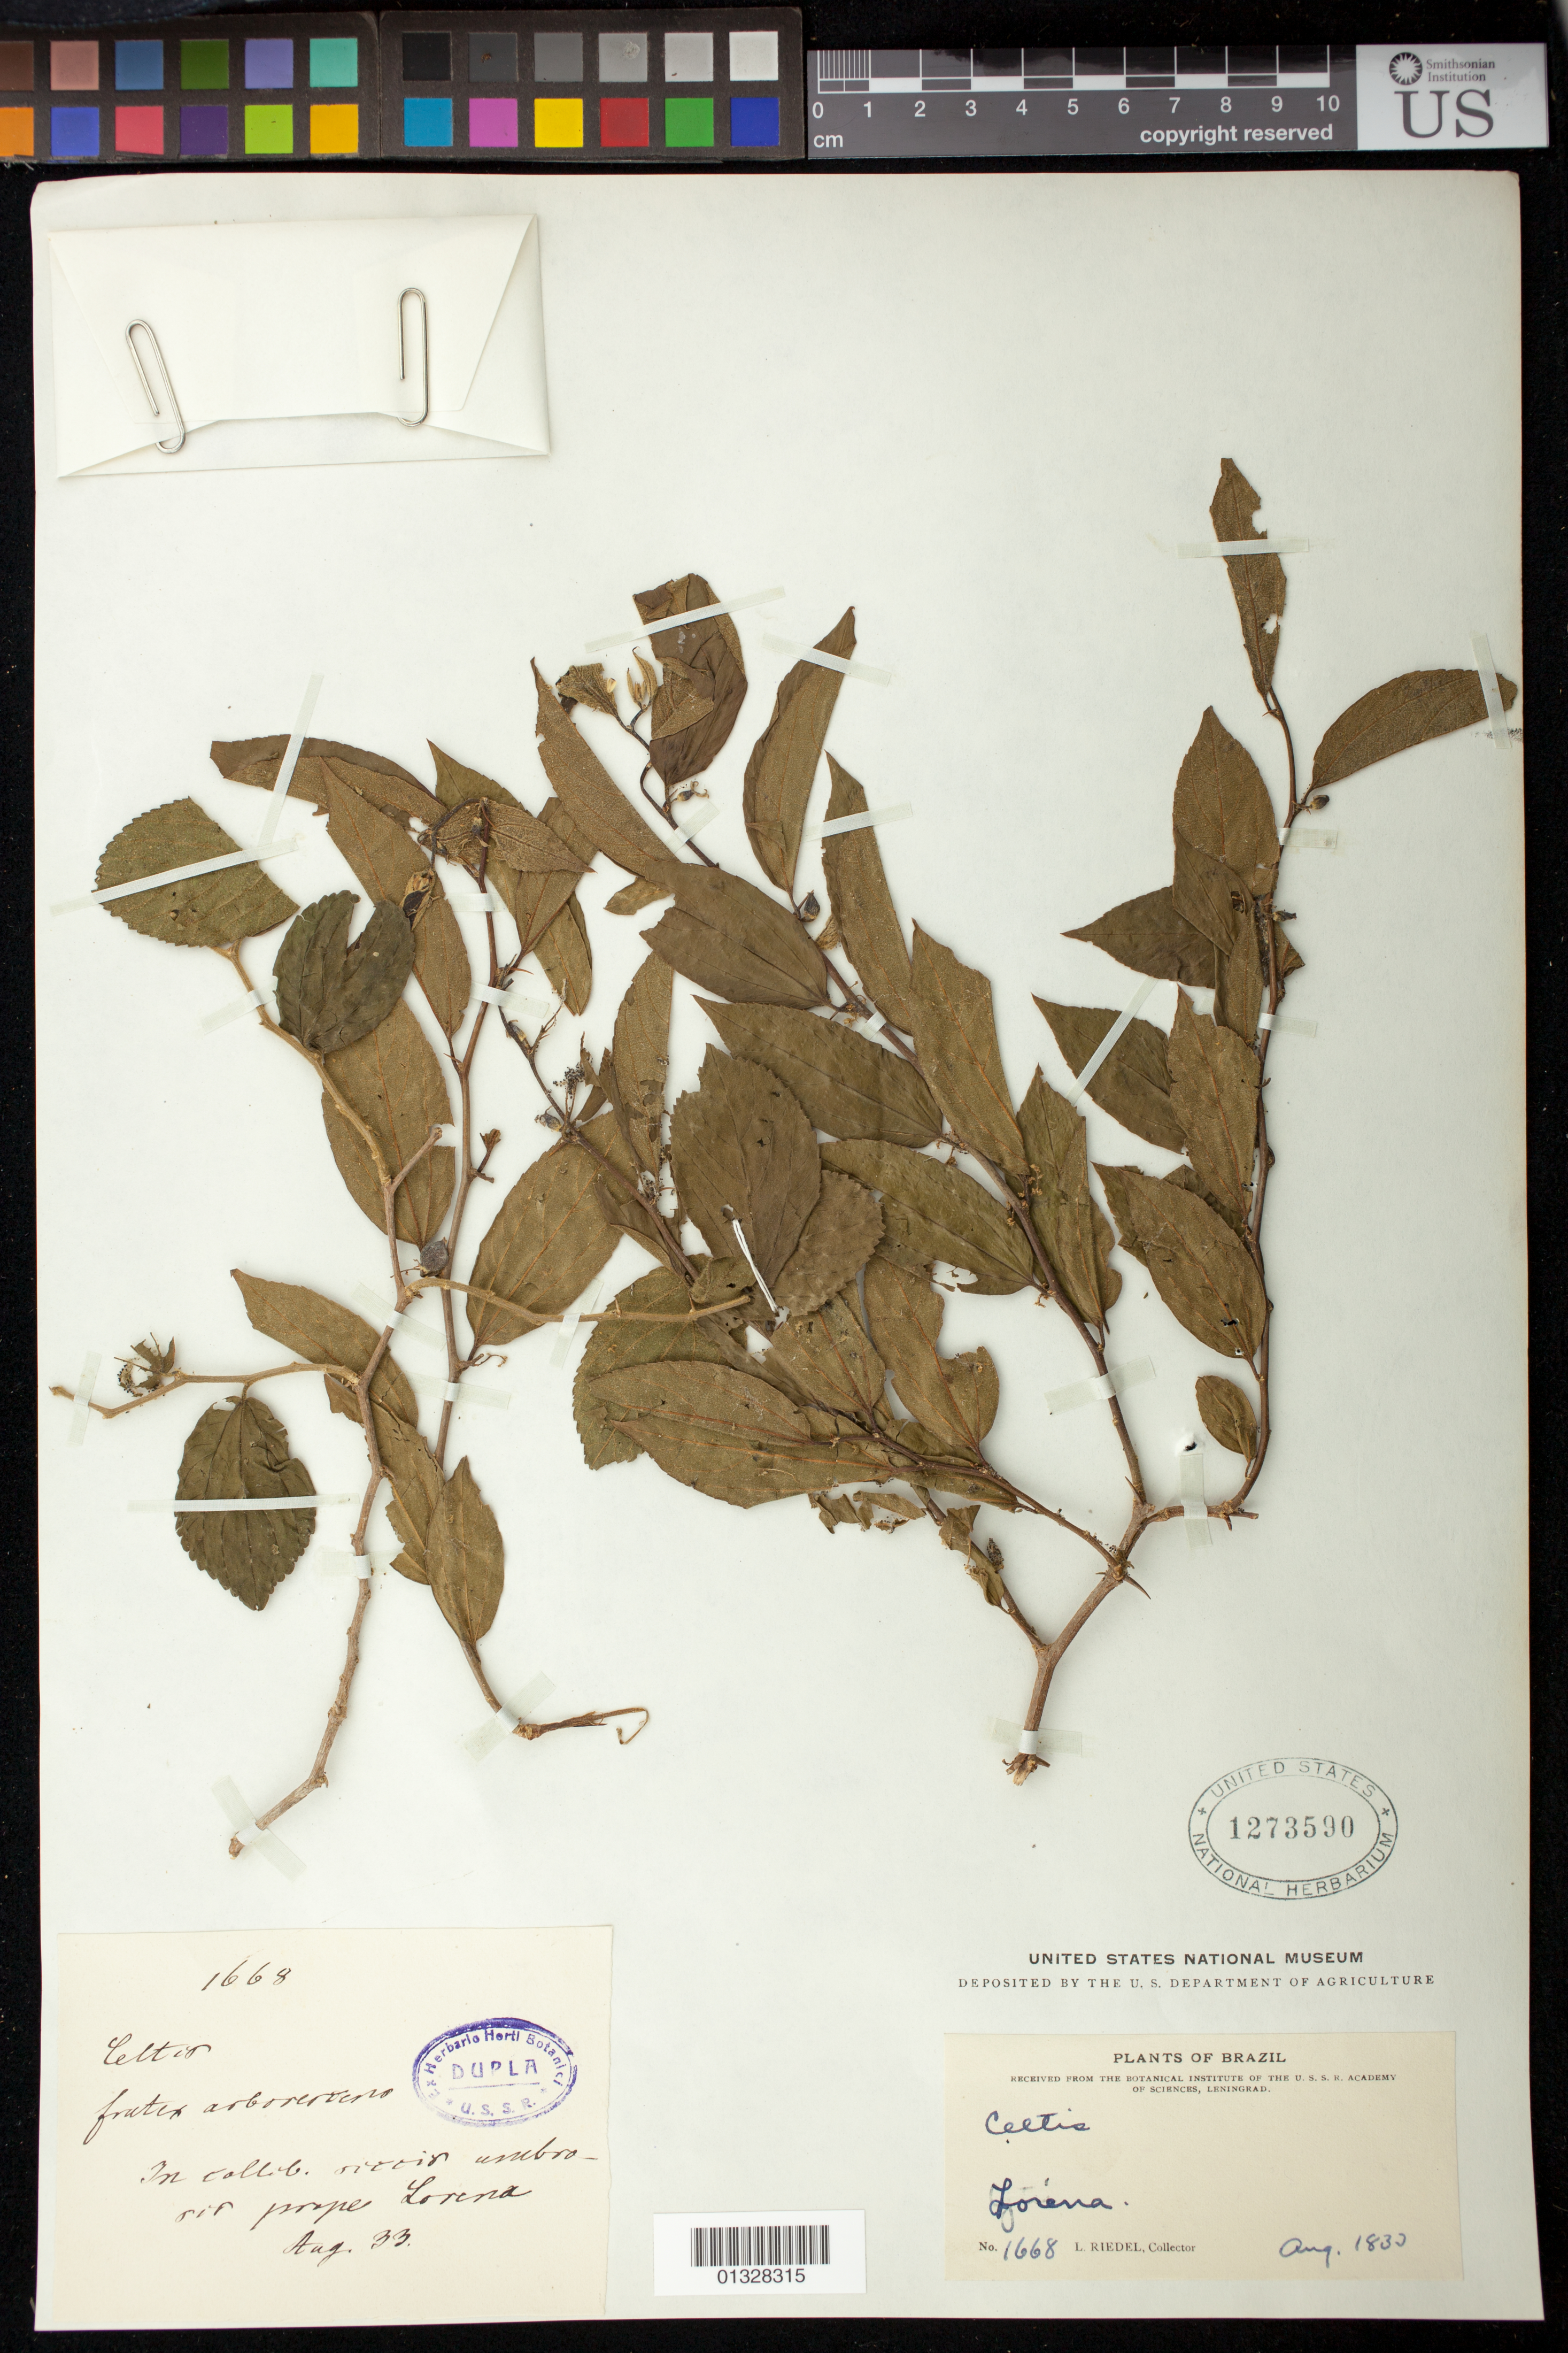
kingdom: Plantae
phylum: Tracheophyta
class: Magnoliopsida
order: Rosales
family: Cannabaceae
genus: Celtis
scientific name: Celtis ferruginea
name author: Walp.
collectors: L. Riedel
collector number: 1668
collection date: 1833-08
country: Brazil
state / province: São Paulo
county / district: Lorena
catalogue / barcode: US 1273590